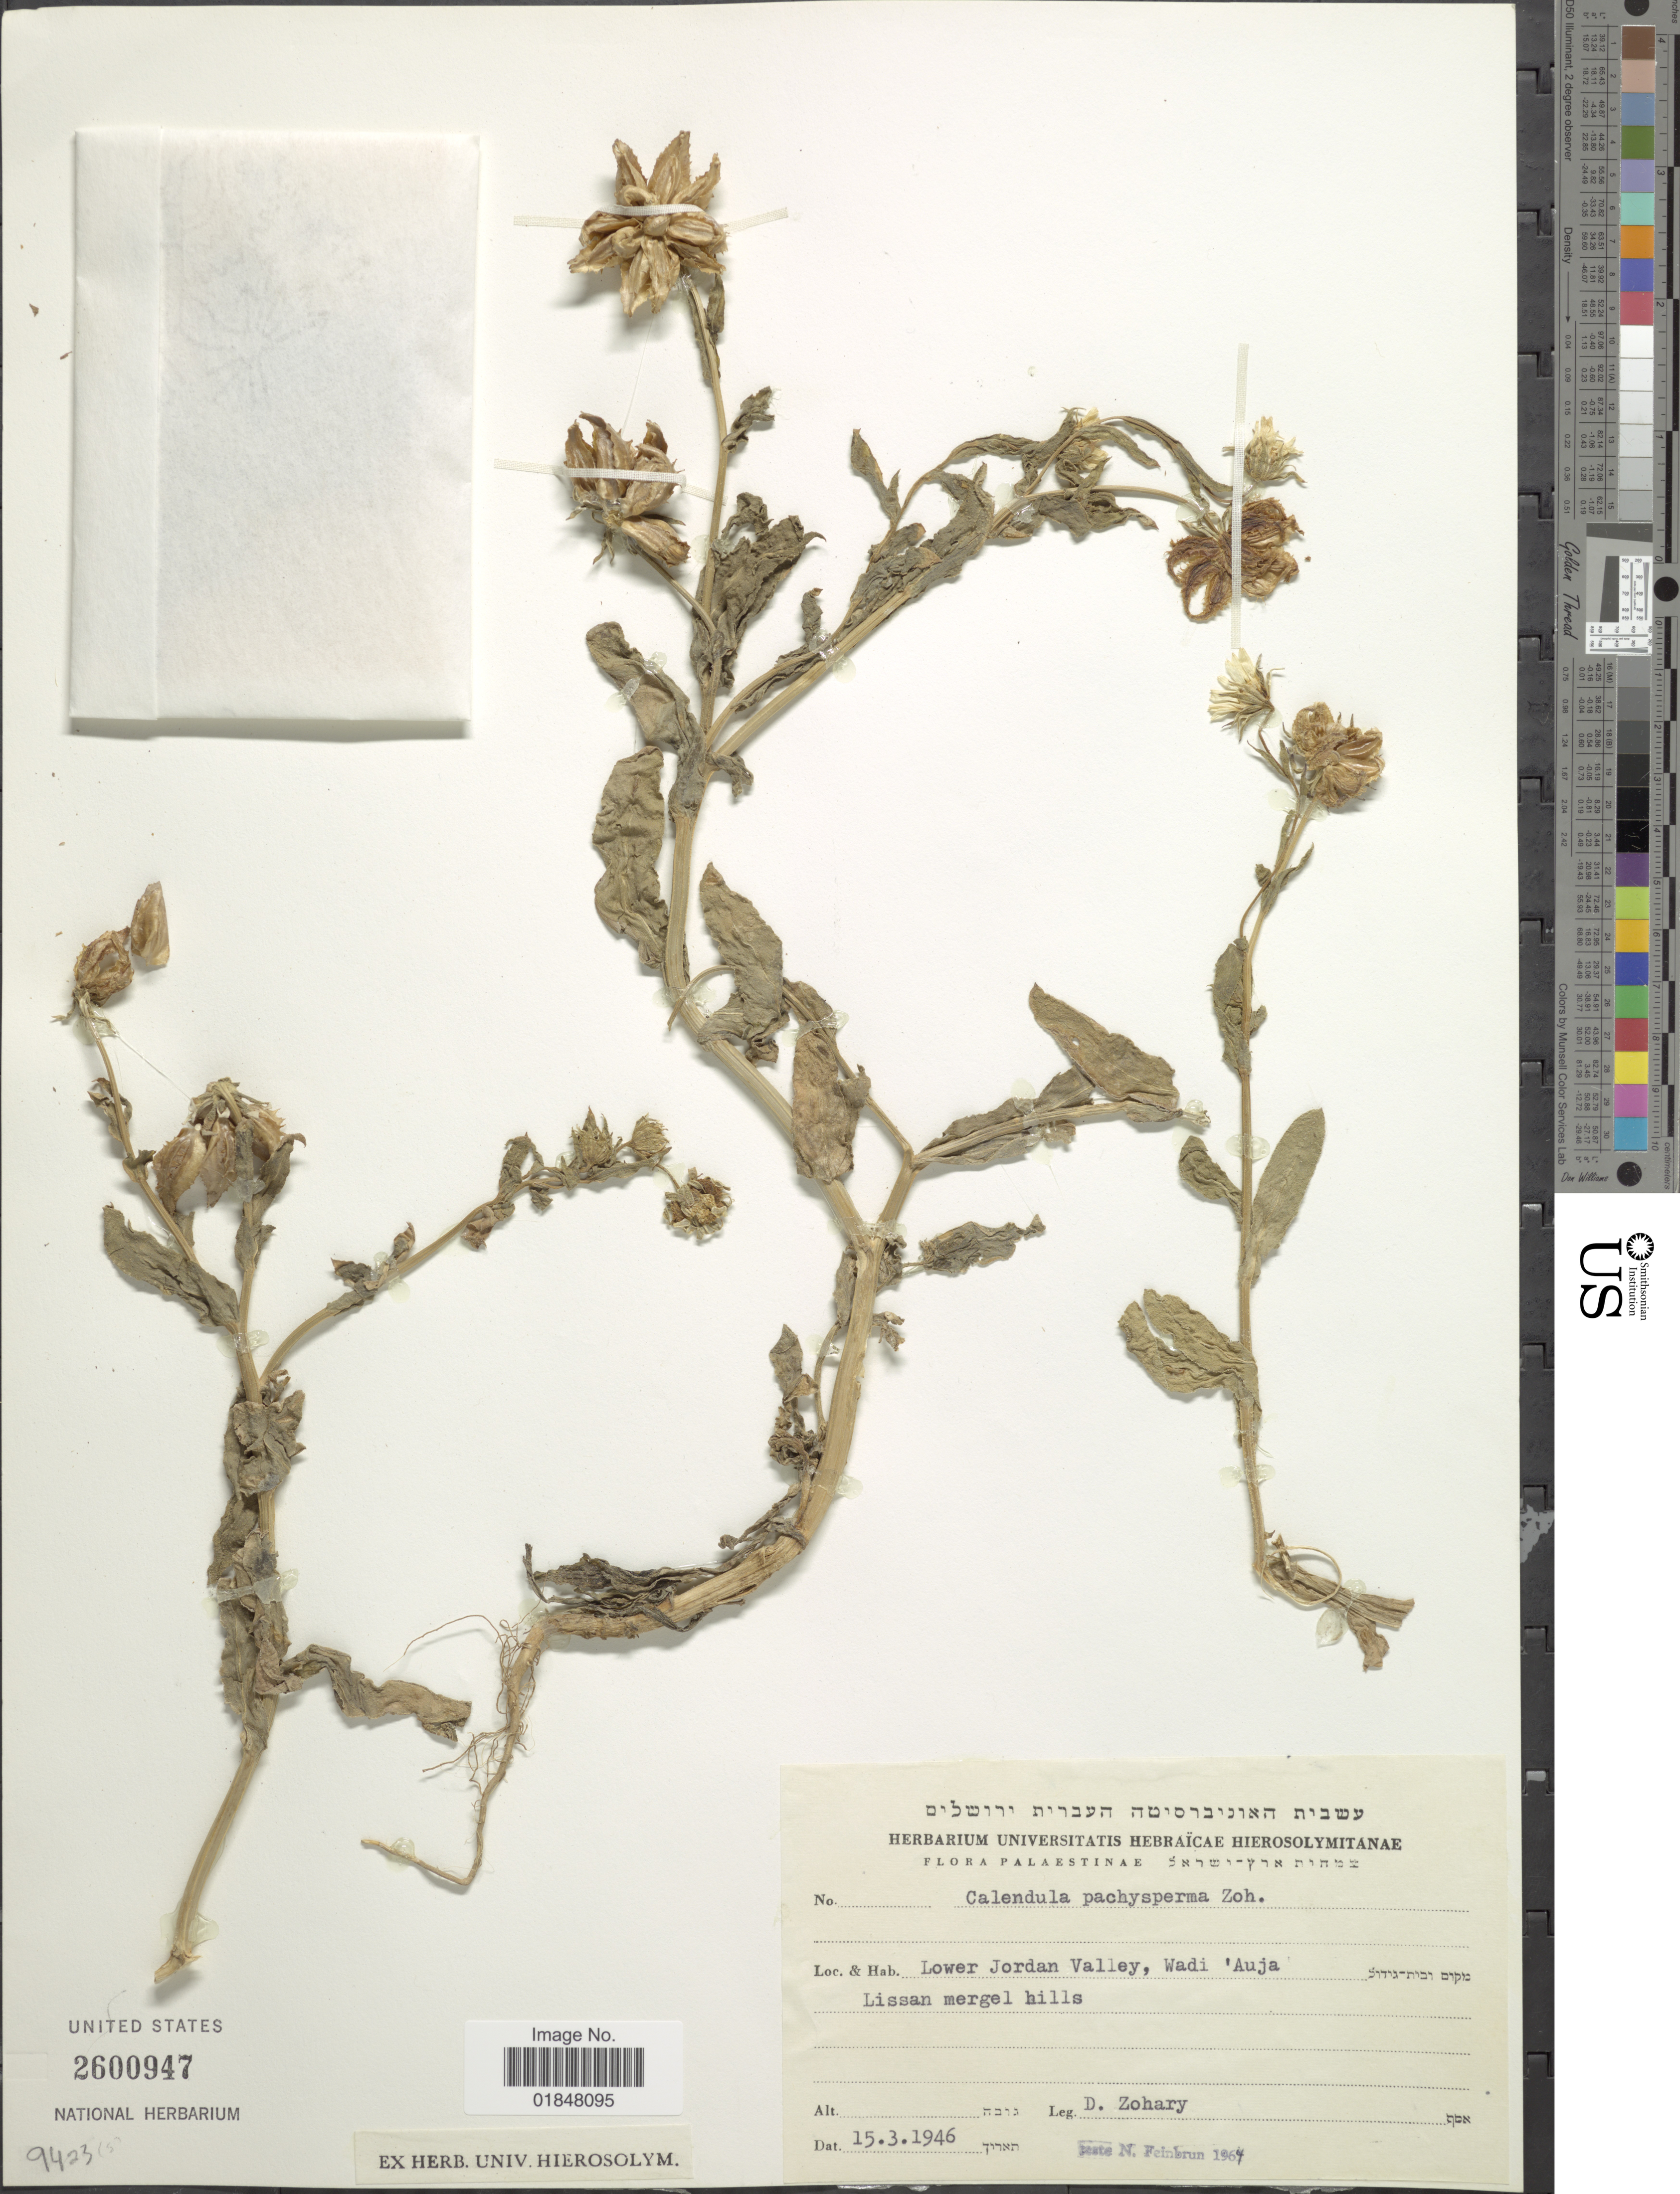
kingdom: Plantae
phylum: Tracheophyta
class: Magnoliopsida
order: Asterales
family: Asteraceae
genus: Calendula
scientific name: Calendula pachysperma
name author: Zohary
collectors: D. Zohary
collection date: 1946-03-15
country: Jordan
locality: Palestinae, Lower Jordan Valley, Wadi Auja Lissan mergel hills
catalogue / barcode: US 2600947